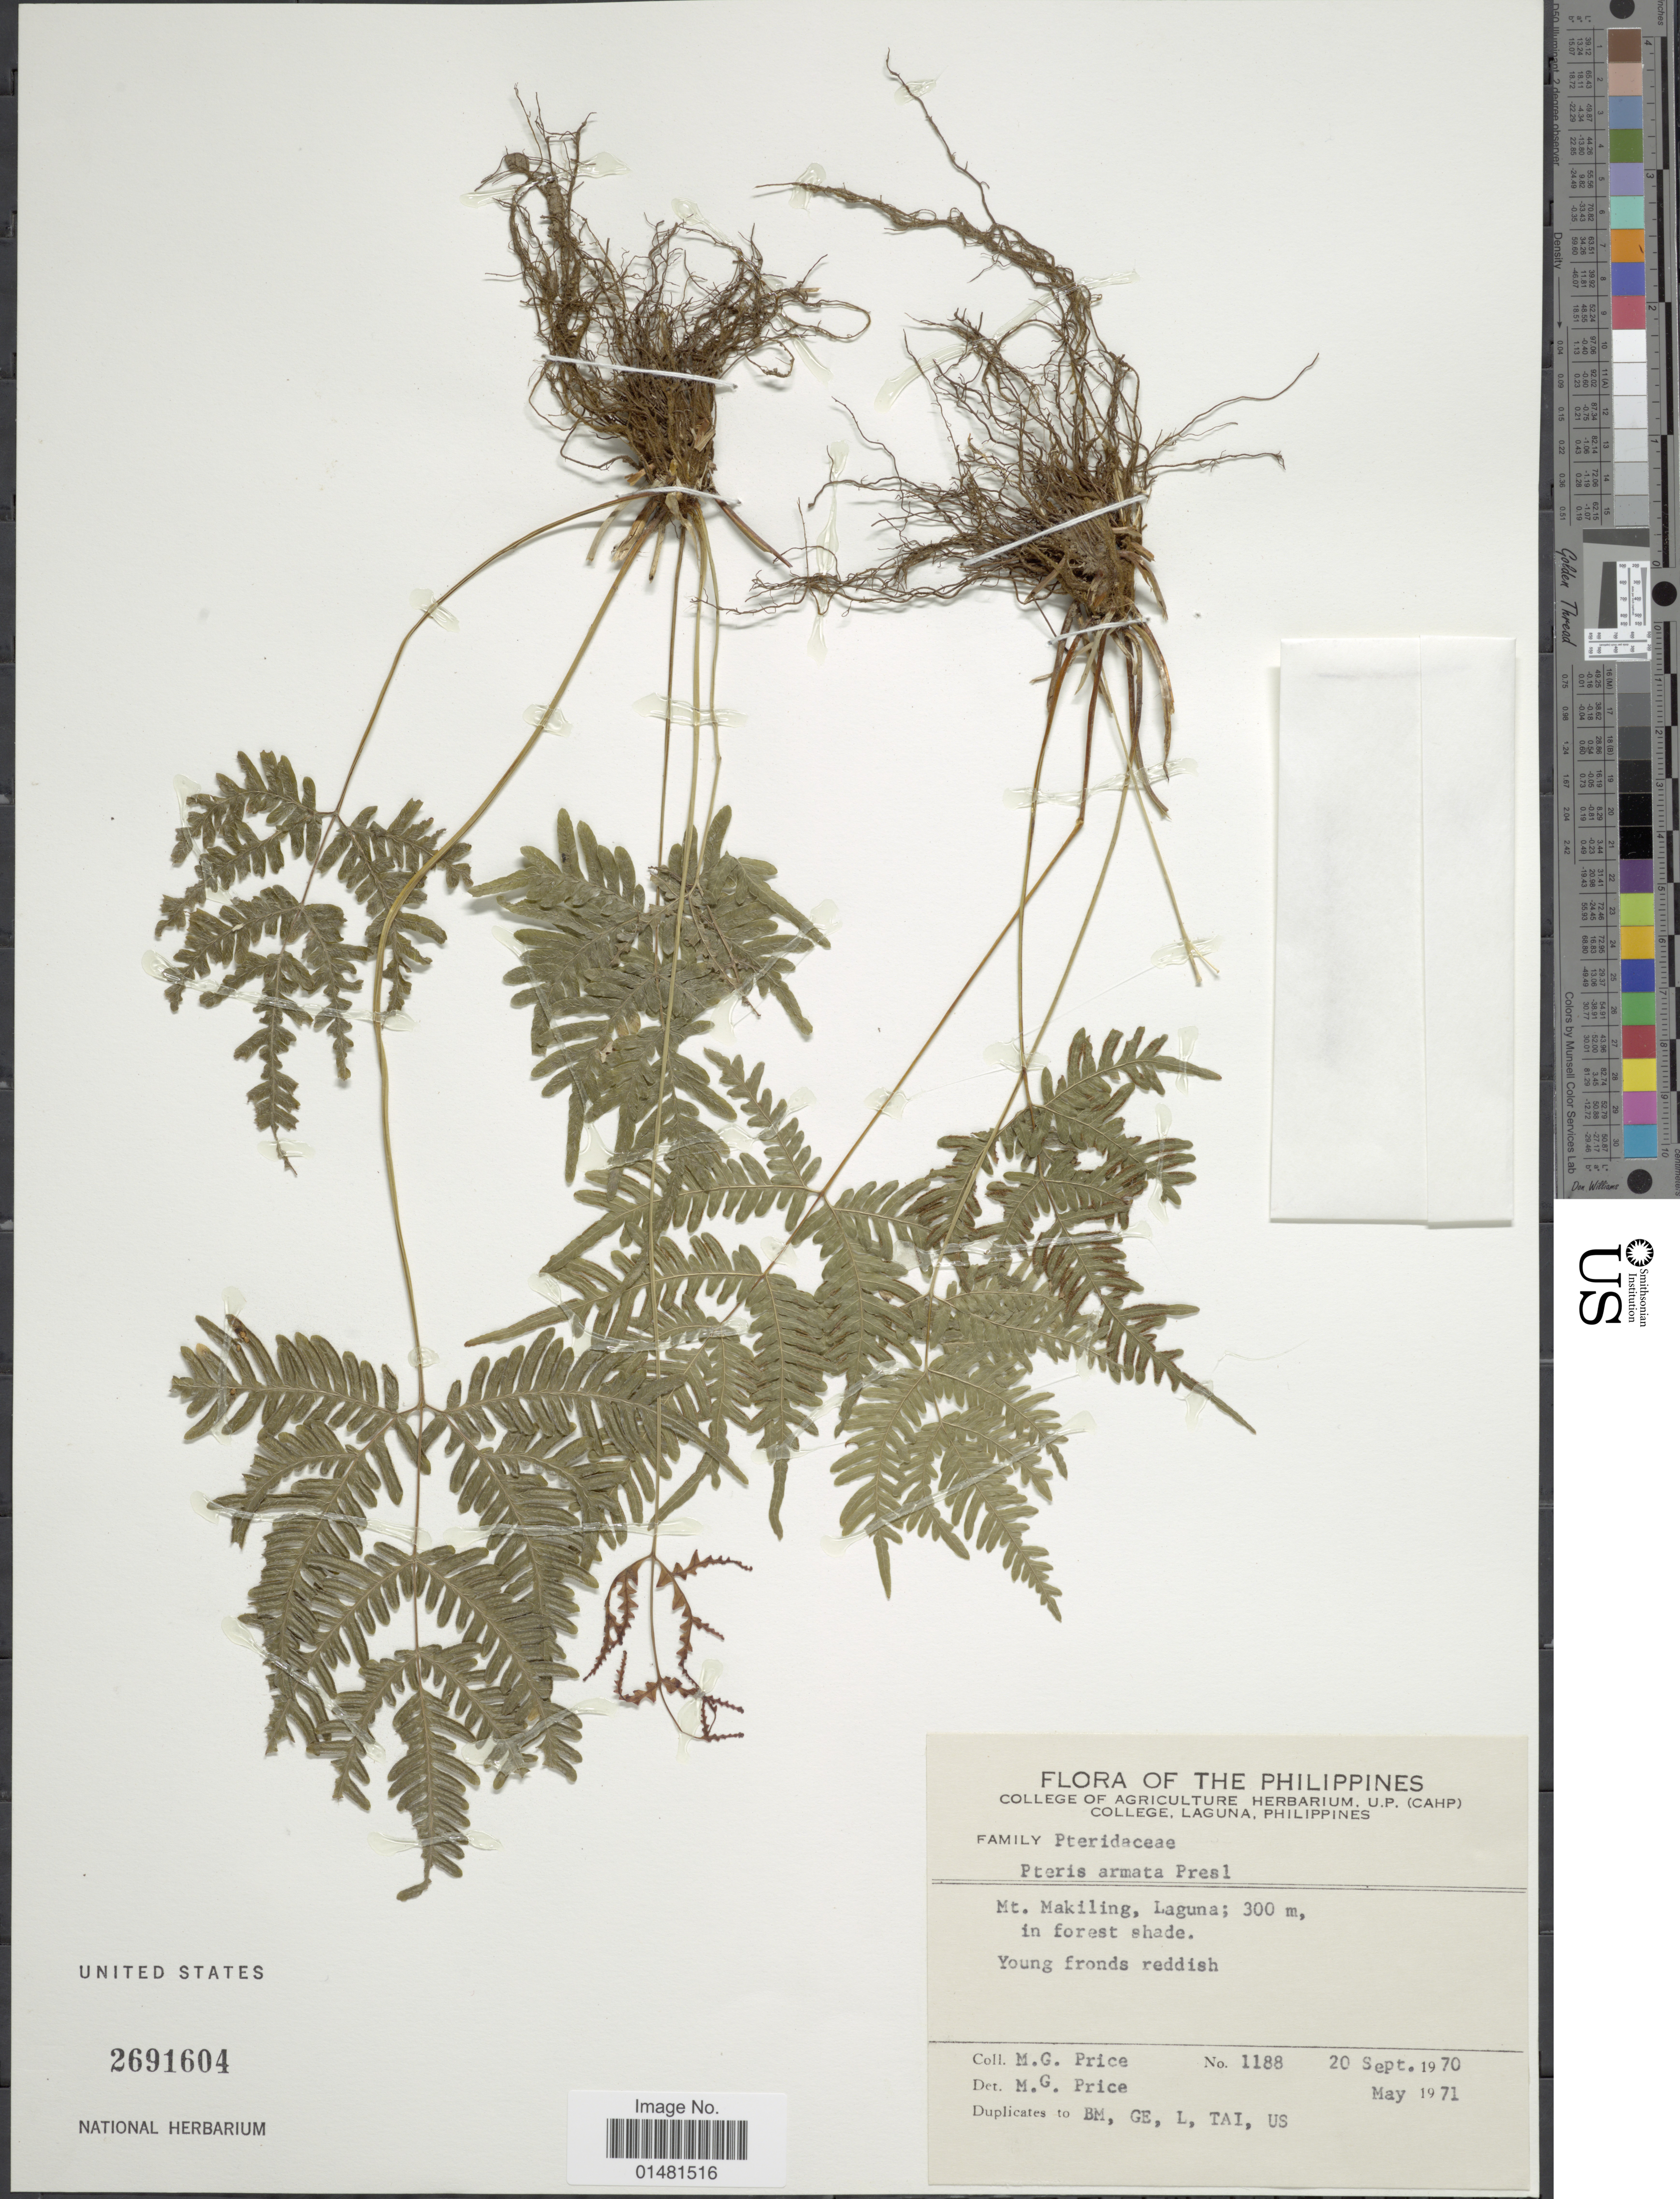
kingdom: Plantae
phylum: Tracheophyta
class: Polypodiopsida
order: Polypodiales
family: Pteridaceae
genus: Pteris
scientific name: Pteris armata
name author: C. Presl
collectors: M. G. Price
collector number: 1188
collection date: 1970-09-20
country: Philippines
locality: Mt. Makiling, Laguna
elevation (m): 300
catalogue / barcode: US 2691604